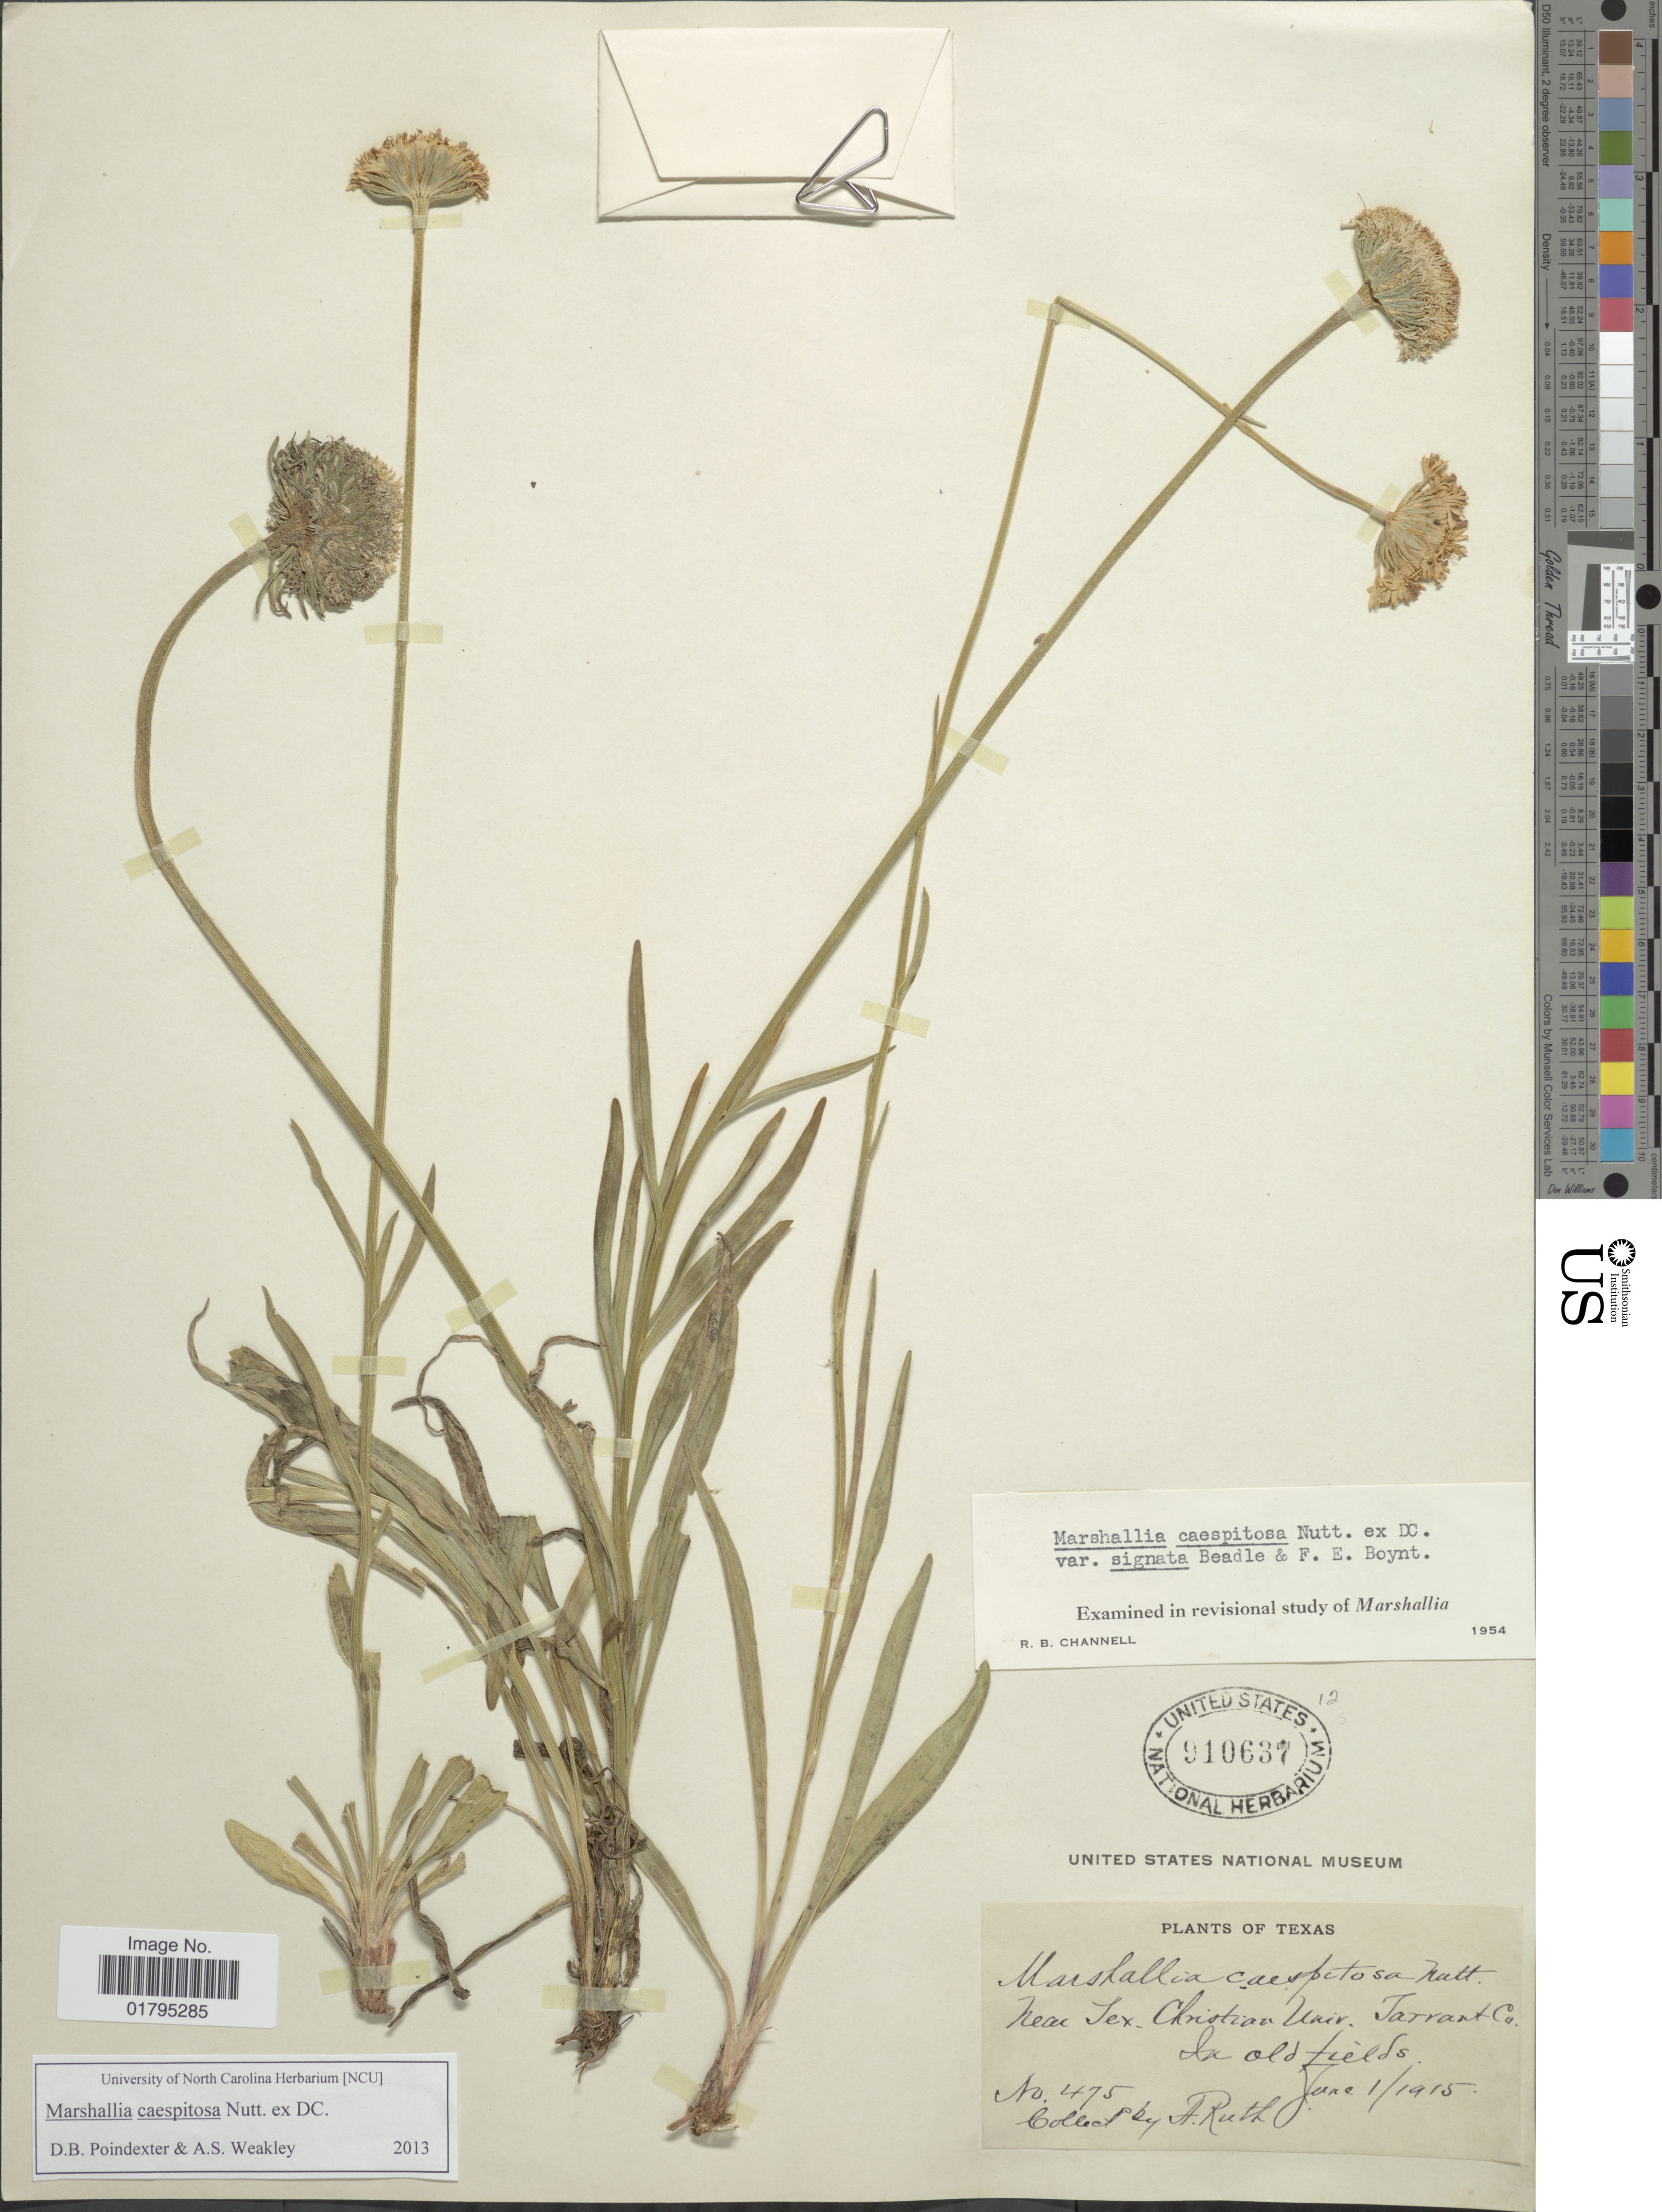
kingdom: Plantae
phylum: Tracheophyta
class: Magnoliopsida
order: Asterales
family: Asteraceae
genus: Marshallia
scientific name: Marshallia caespitosa var. caespitosa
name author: Nutt. ex DC.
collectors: A. Ruth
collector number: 475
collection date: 1915-06-01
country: United States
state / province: Texas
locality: Near Tex-Christian Unic. Tarrant Co. In old fields.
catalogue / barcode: US 910637